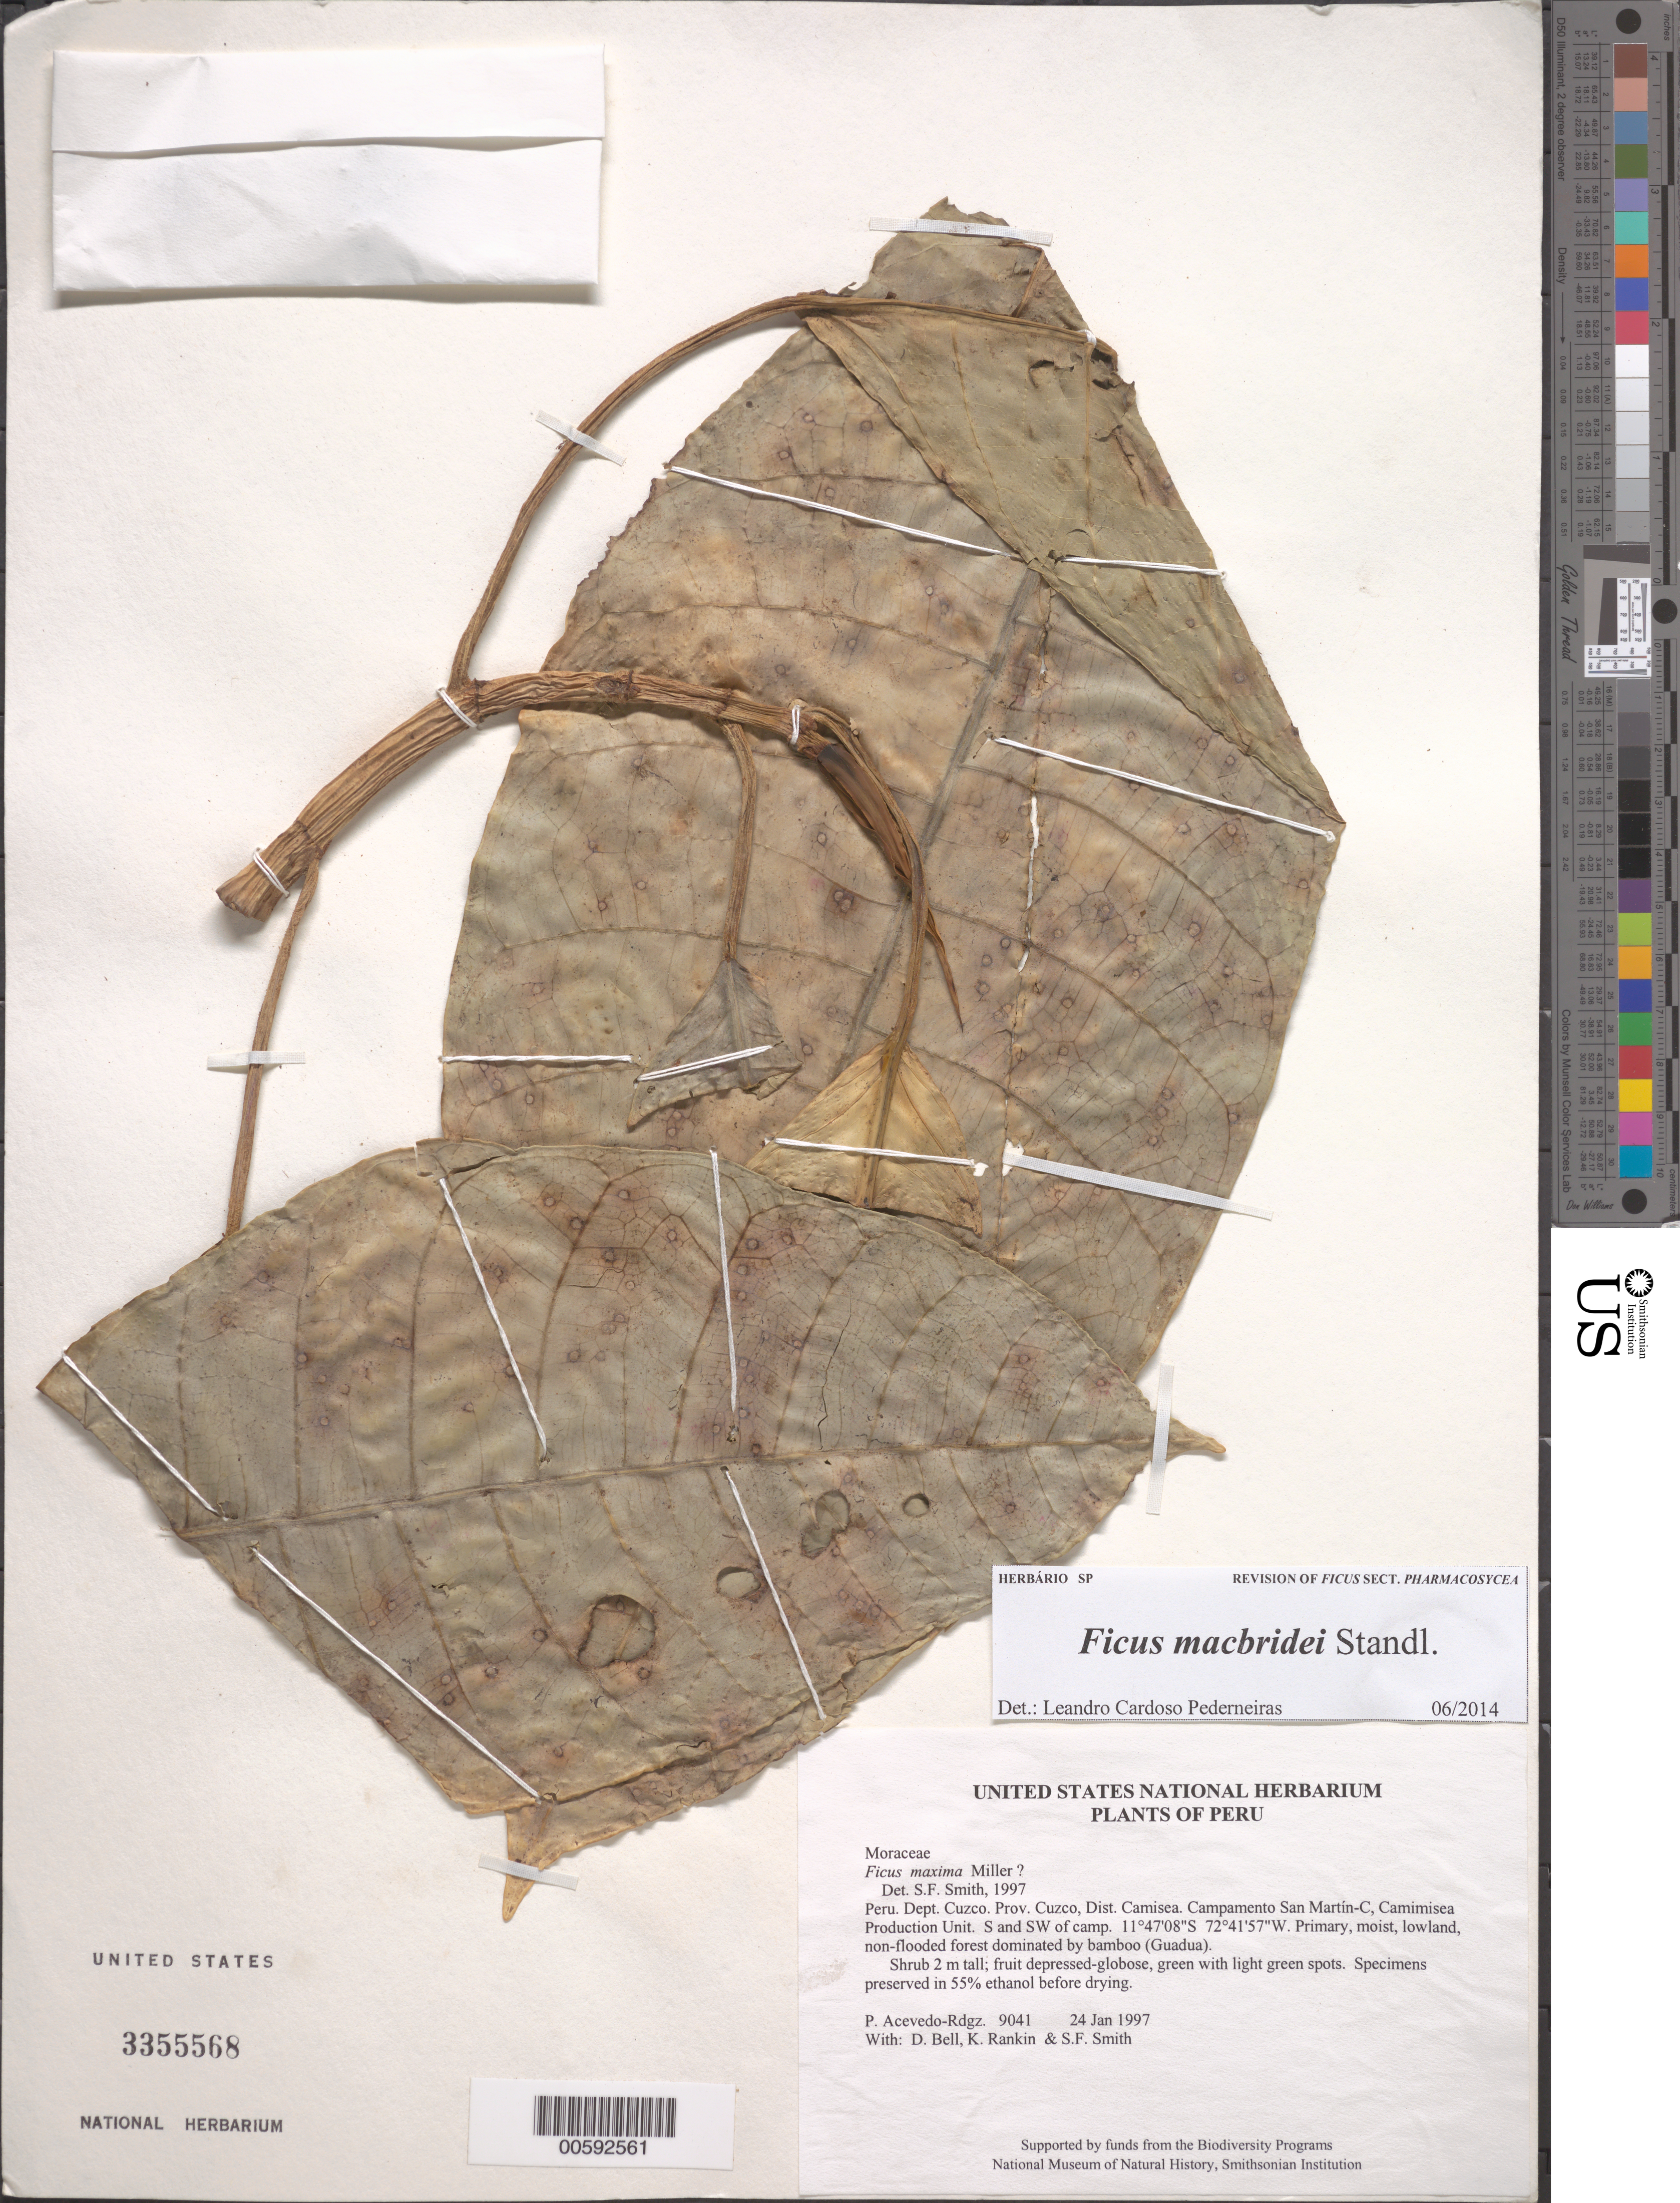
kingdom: Plantae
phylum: Tracheophyta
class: Magnoliopsida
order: Rosales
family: Moraceae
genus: Ficus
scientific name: Ficus macbridei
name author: Standl.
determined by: Cardoso Pederneiras, L.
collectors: P. Acevedo-Rodr., D. A. Bell, K. B. Rankin & S.F. Smith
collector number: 9041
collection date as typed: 24 Jan 1997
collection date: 1997-01-24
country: Peru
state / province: Cusco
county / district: Cusco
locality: Districto Camisea, Campamento San Martín-C, Camimisea Production Unit. S and SW of camp.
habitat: Primary, moist, lowland, non-flooded forest dominated by bamboo (Guadua).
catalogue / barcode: US 3355568